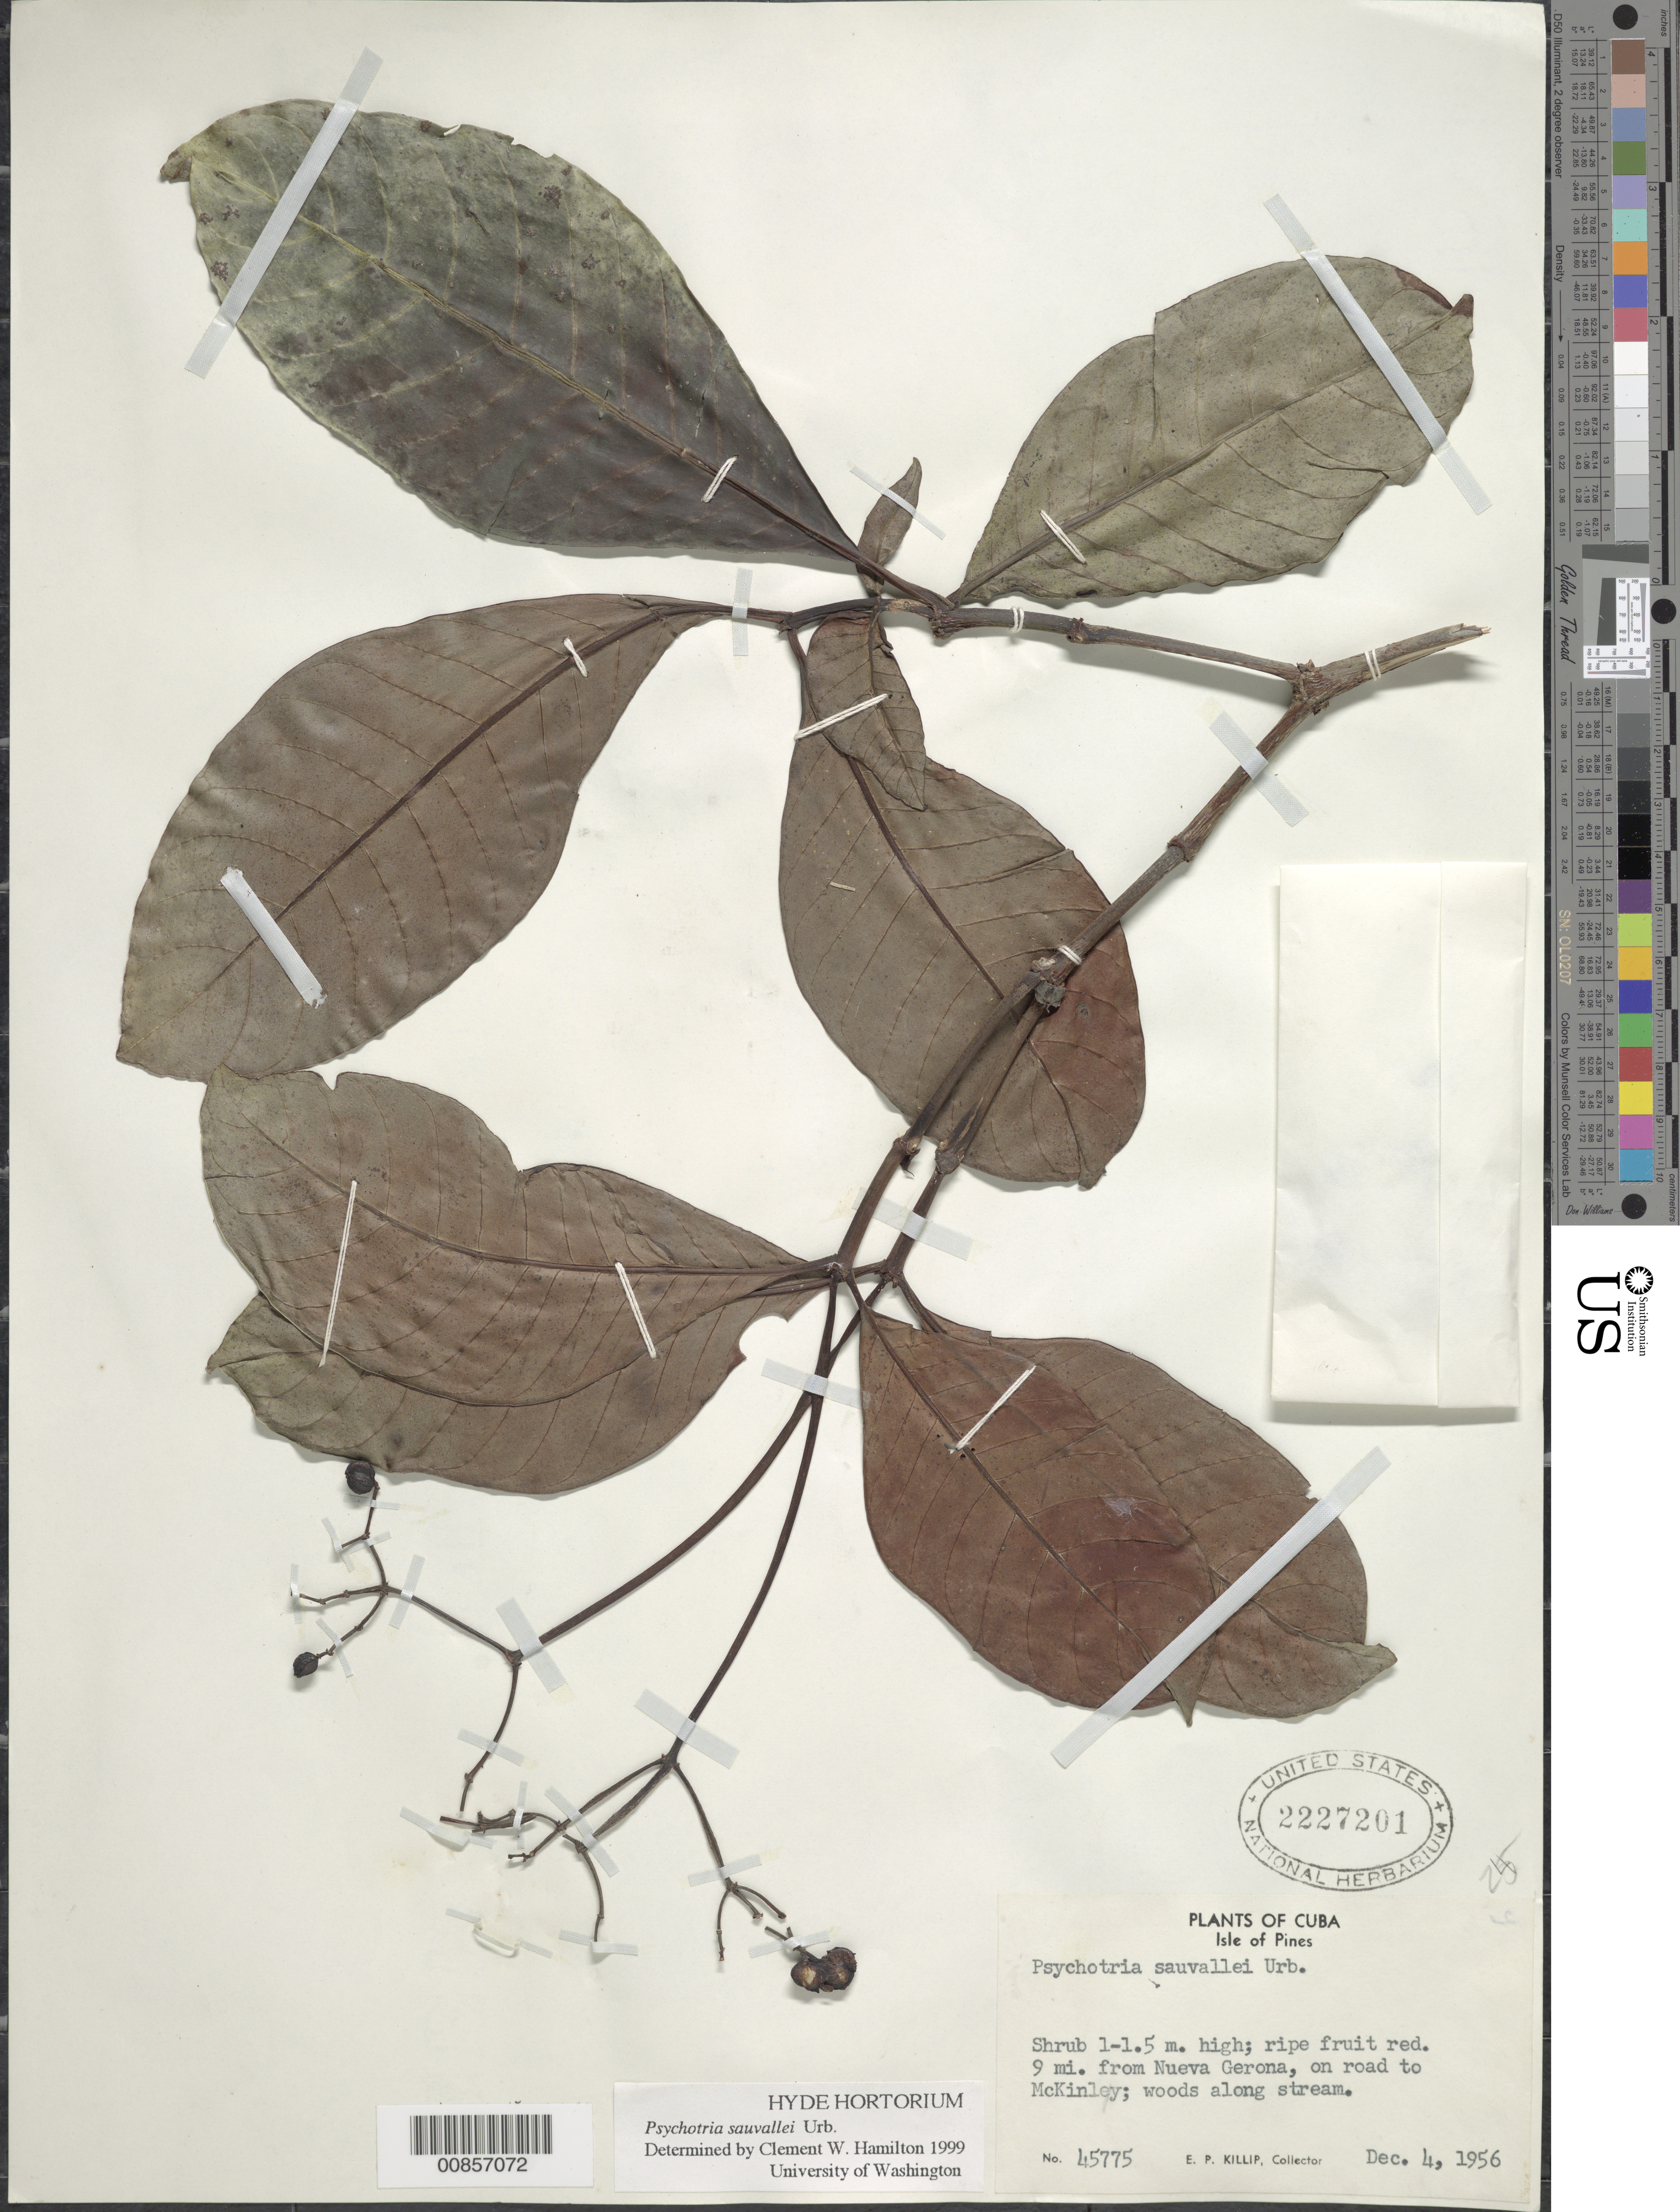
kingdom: Plantae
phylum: Tracheophyta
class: Magnoliopsida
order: Gentianales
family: Rubiaceae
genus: Psychotria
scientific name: Psychotria sauvallei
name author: Urb.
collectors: E. P. Killip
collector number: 45775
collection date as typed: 04 Dec 1956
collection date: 1956-12-04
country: Cuba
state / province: Isla de La Juventud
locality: On road to McKinley, 9 miles from Nueva Gerona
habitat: Woods along stream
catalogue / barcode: US 2227201